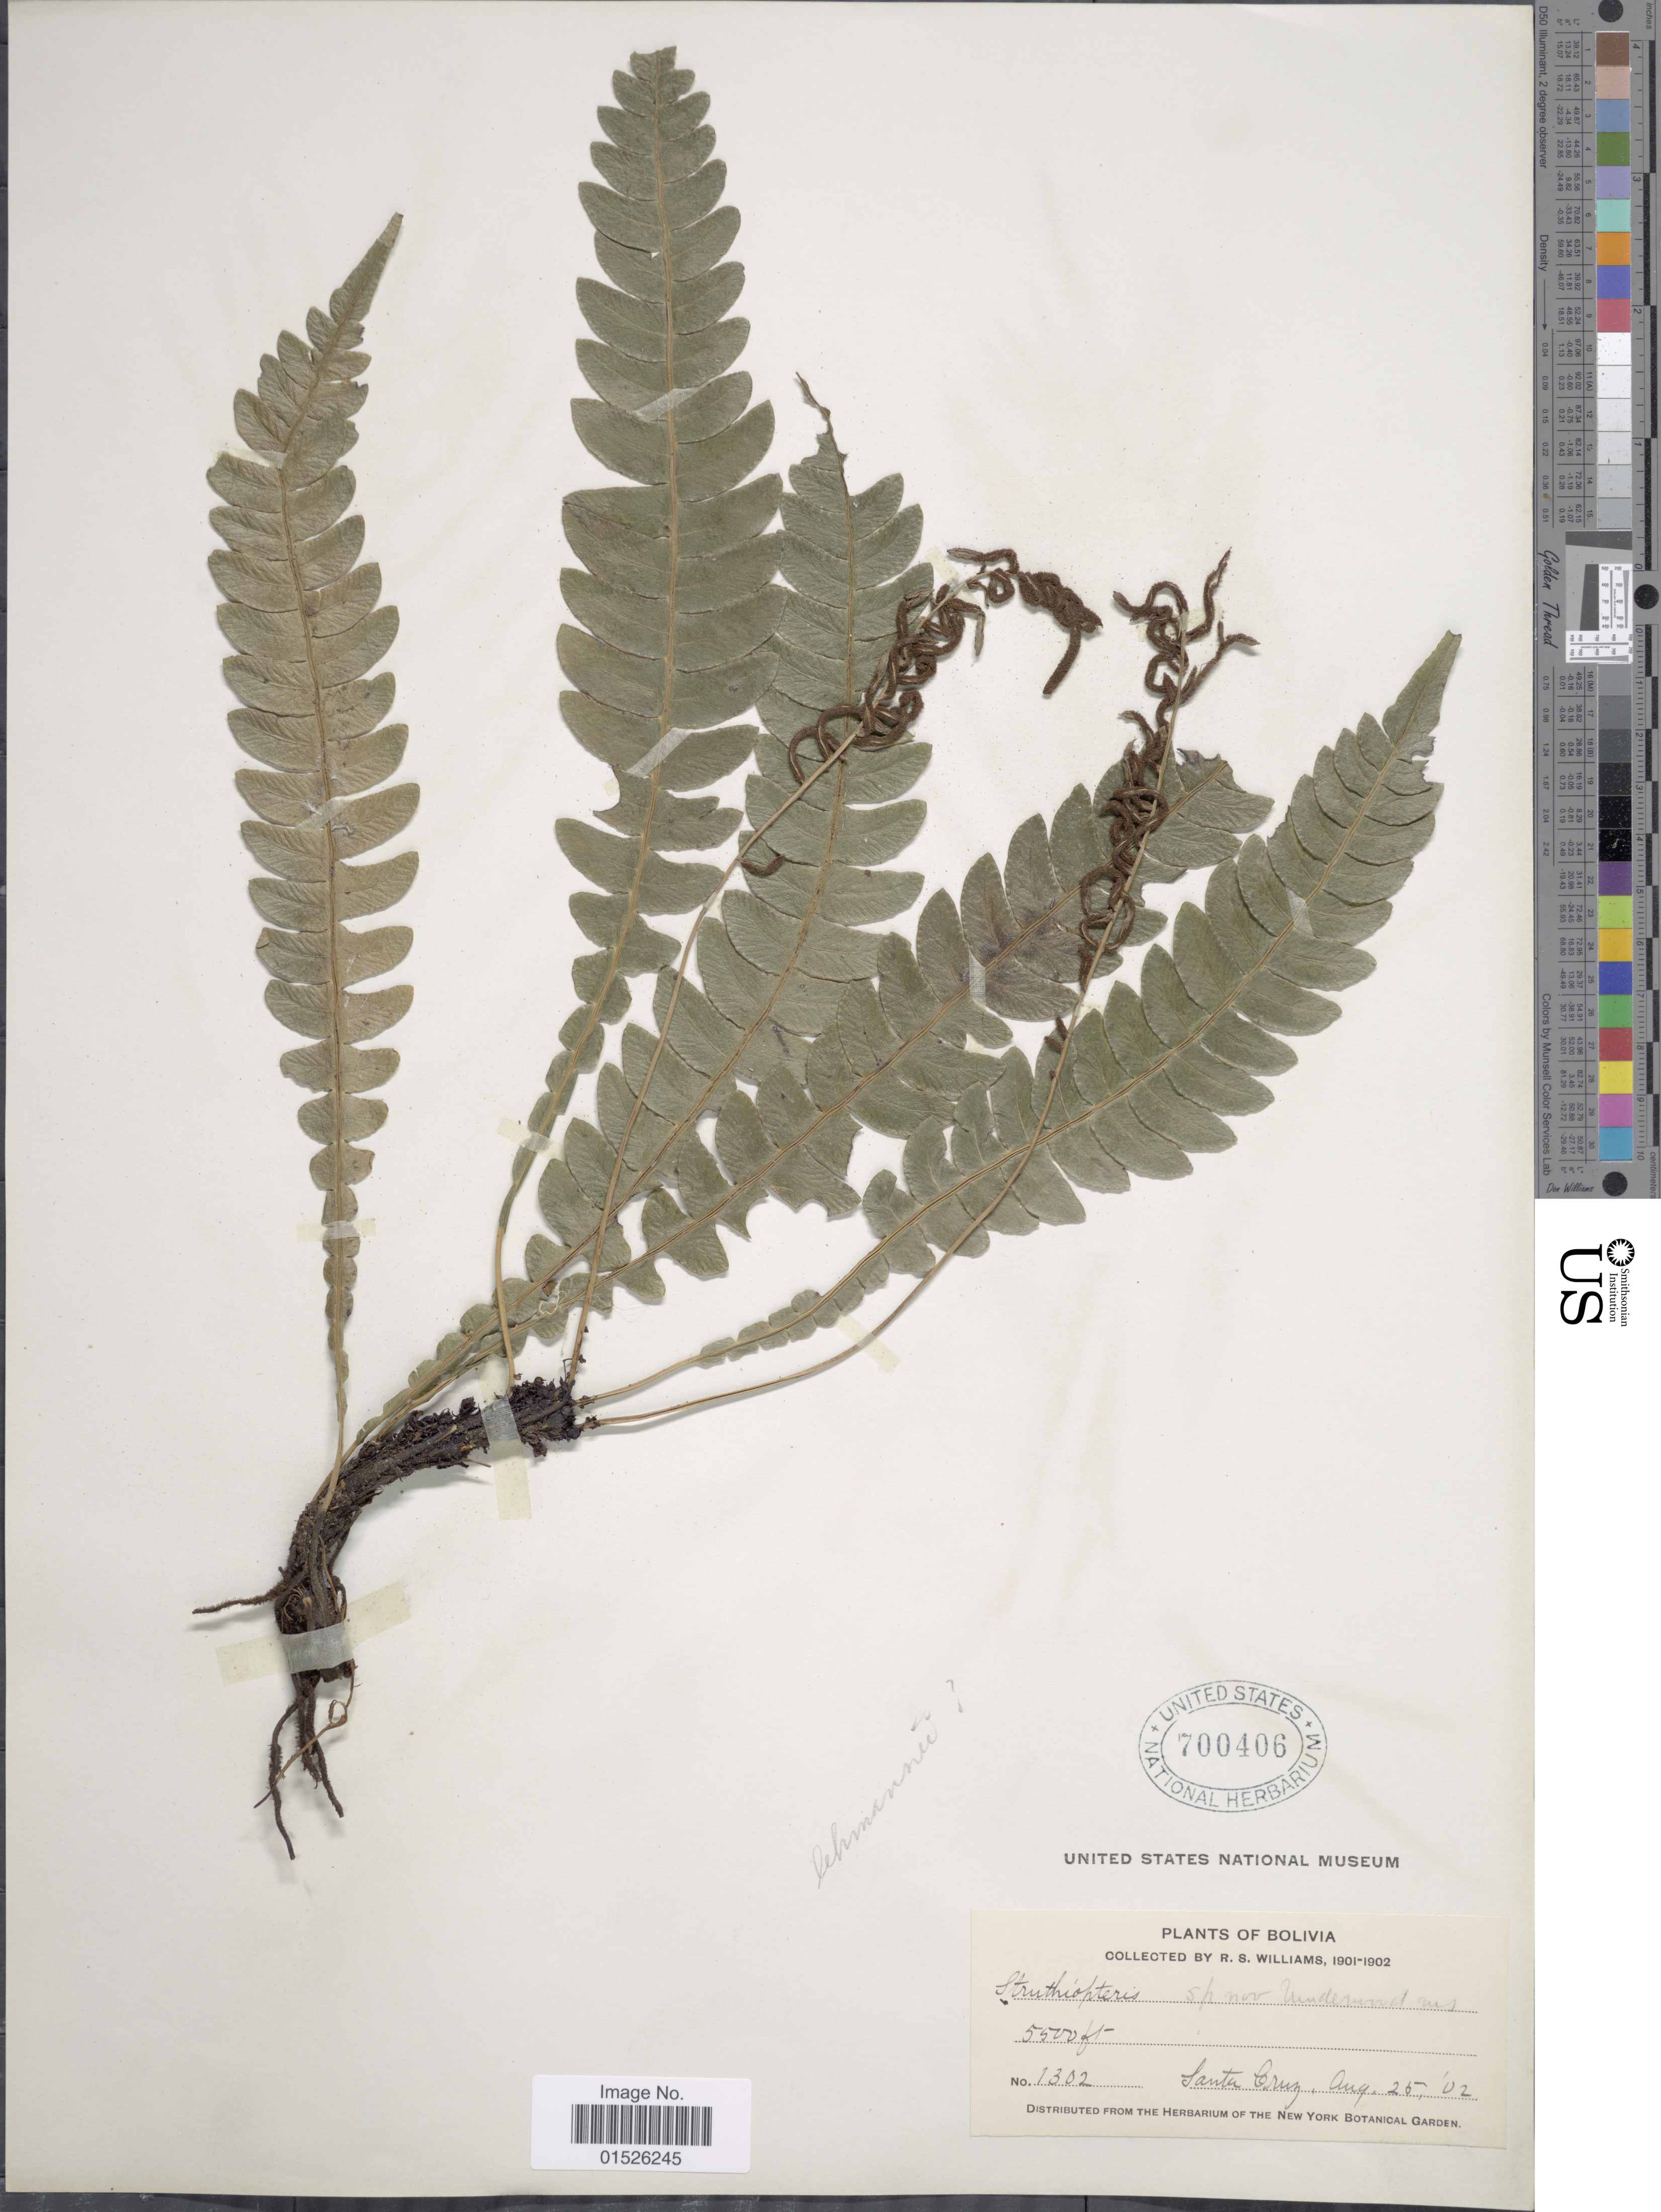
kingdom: Plantae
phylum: Tracheophyta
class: Polypodiopsida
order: Polypodiales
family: Blechnaceae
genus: Blechnum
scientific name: Blechnum lehmannii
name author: Hieron.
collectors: R. S. Williams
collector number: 1302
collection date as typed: Aug. 25, '02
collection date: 1902-08-25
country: Bolivia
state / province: La Paz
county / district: Franz Tamayo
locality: Santa Cruz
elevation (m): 1676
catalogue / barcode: US 700406